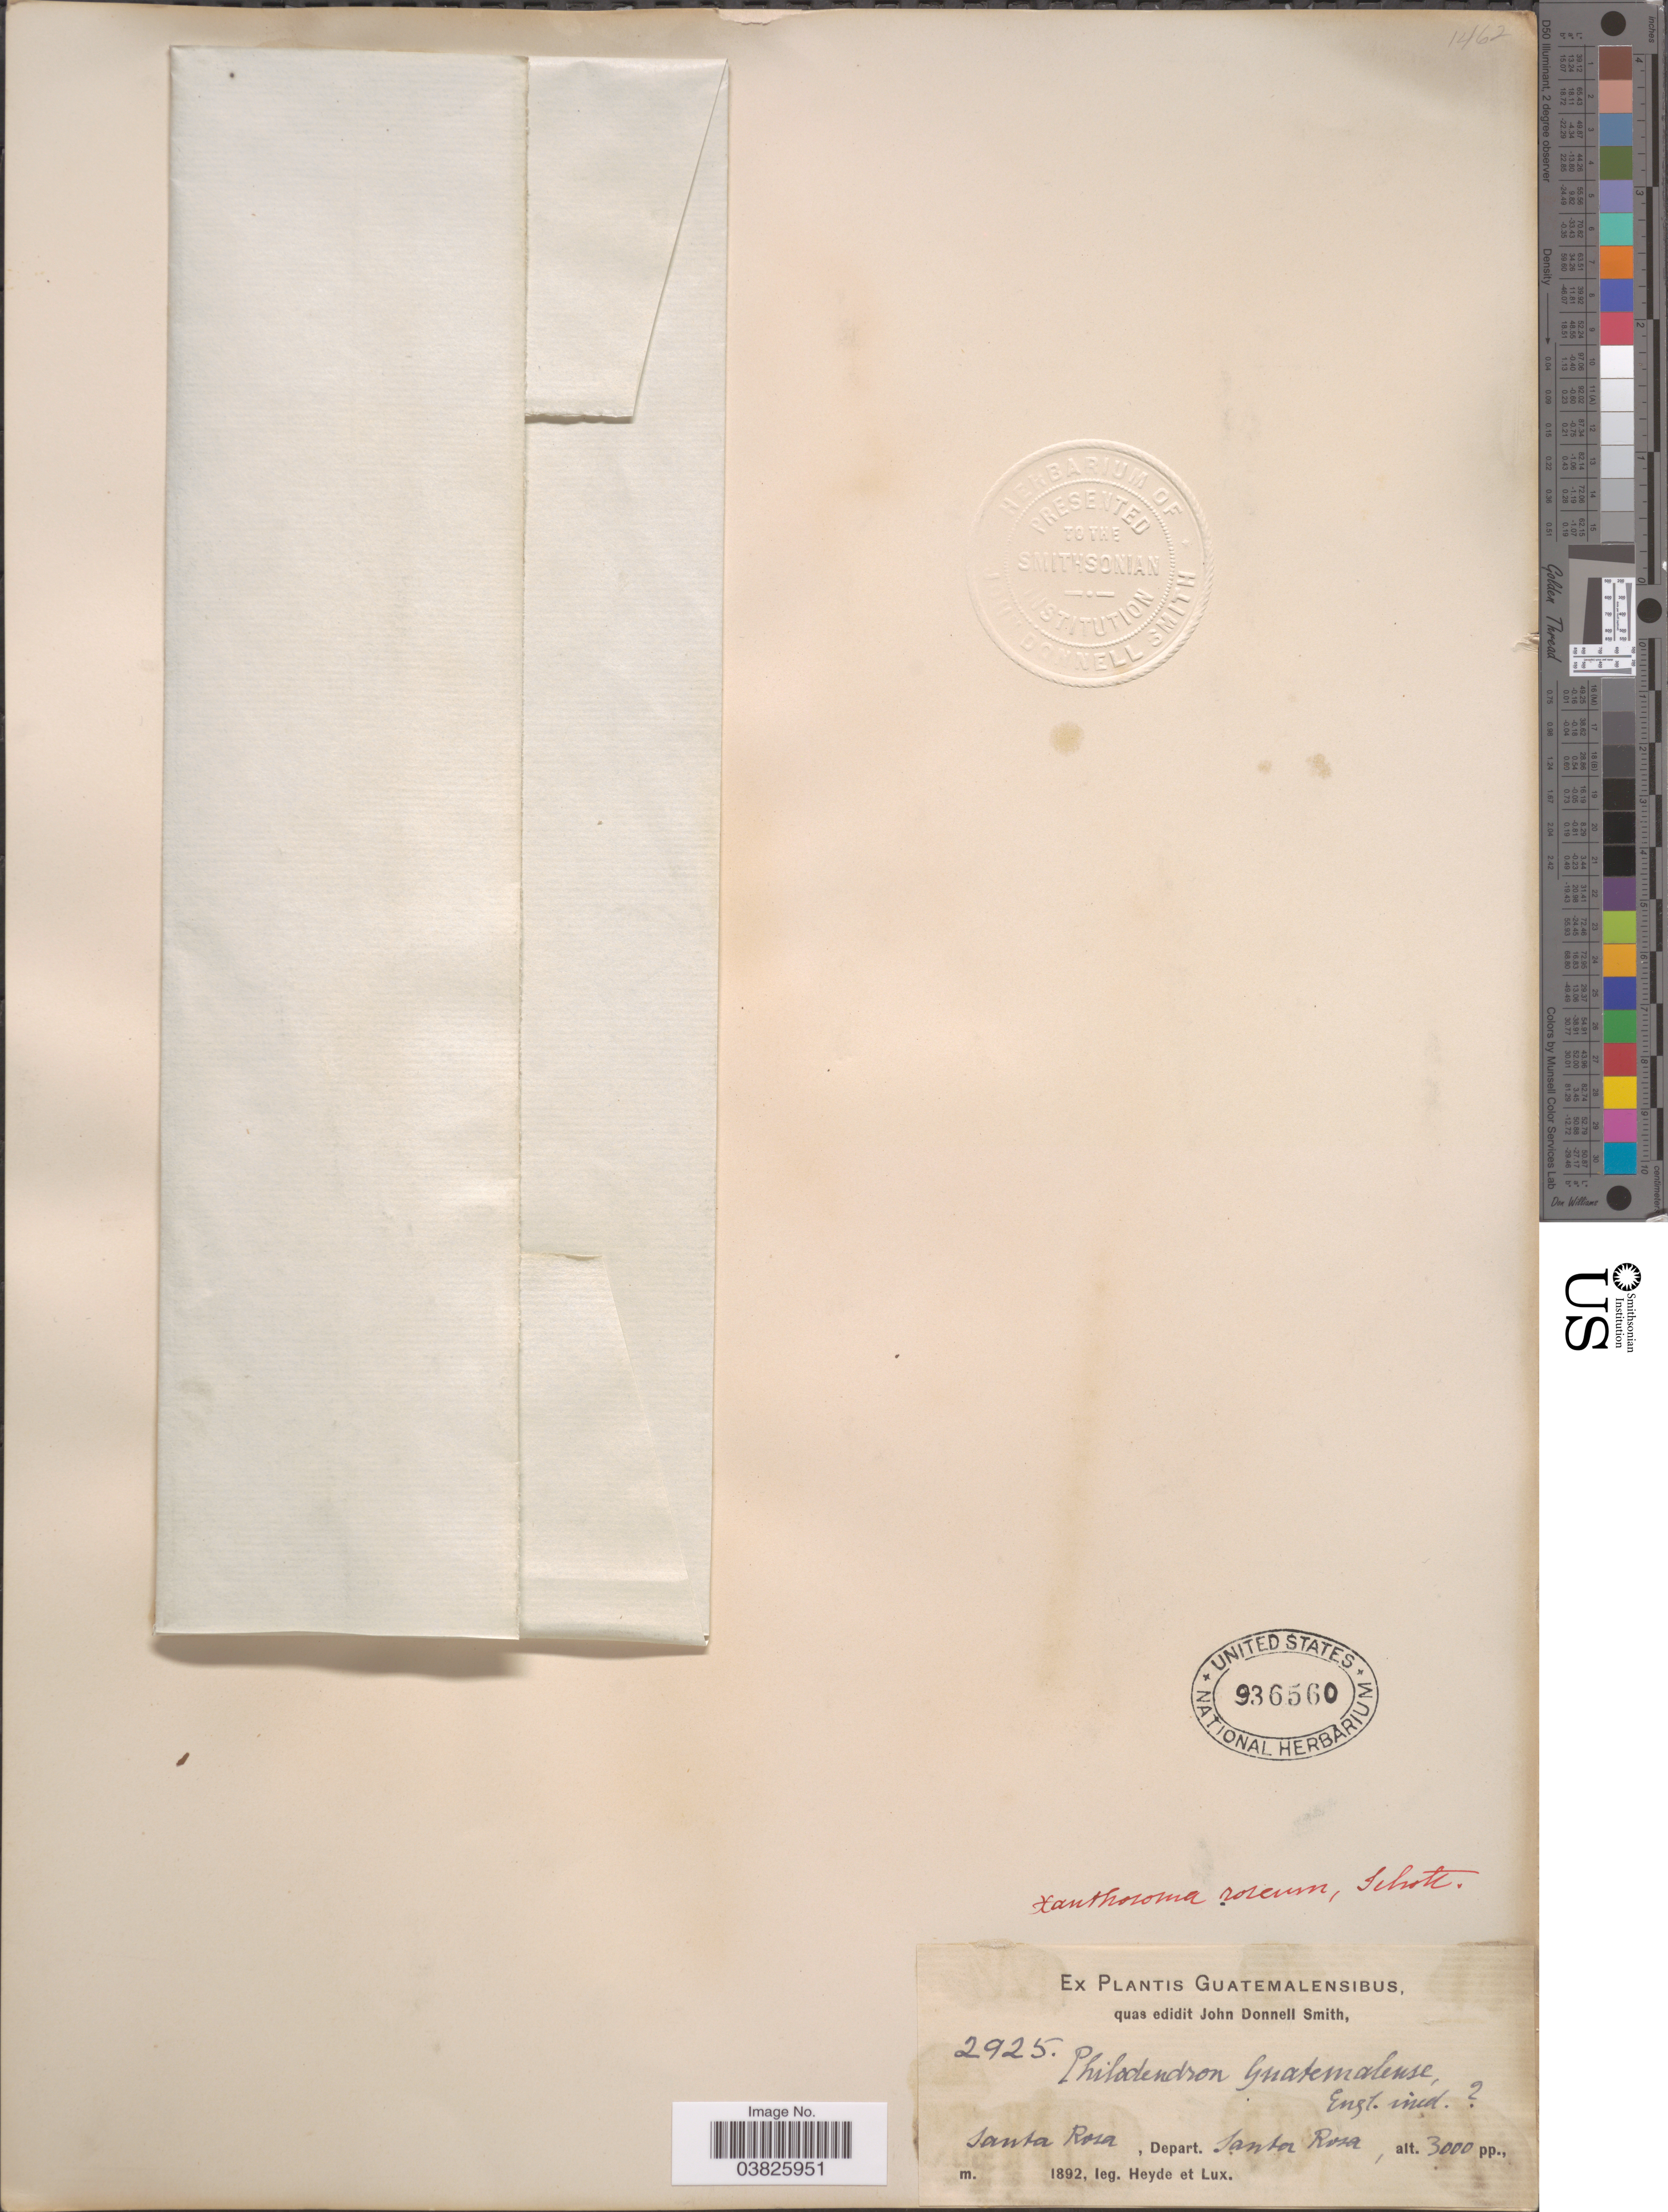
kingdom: Plantae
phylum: Tracheophyta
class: Liliopsida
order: Alismatales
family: Araceae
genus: Xanthosoma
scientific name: Xanthosoma roseum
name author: Schott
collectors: Heyde & Lux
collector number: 2925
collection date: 1892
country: Guatemala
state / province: Santa Rosa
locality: Depart. Santa Rosa.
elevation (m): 914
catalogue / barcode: US 936560